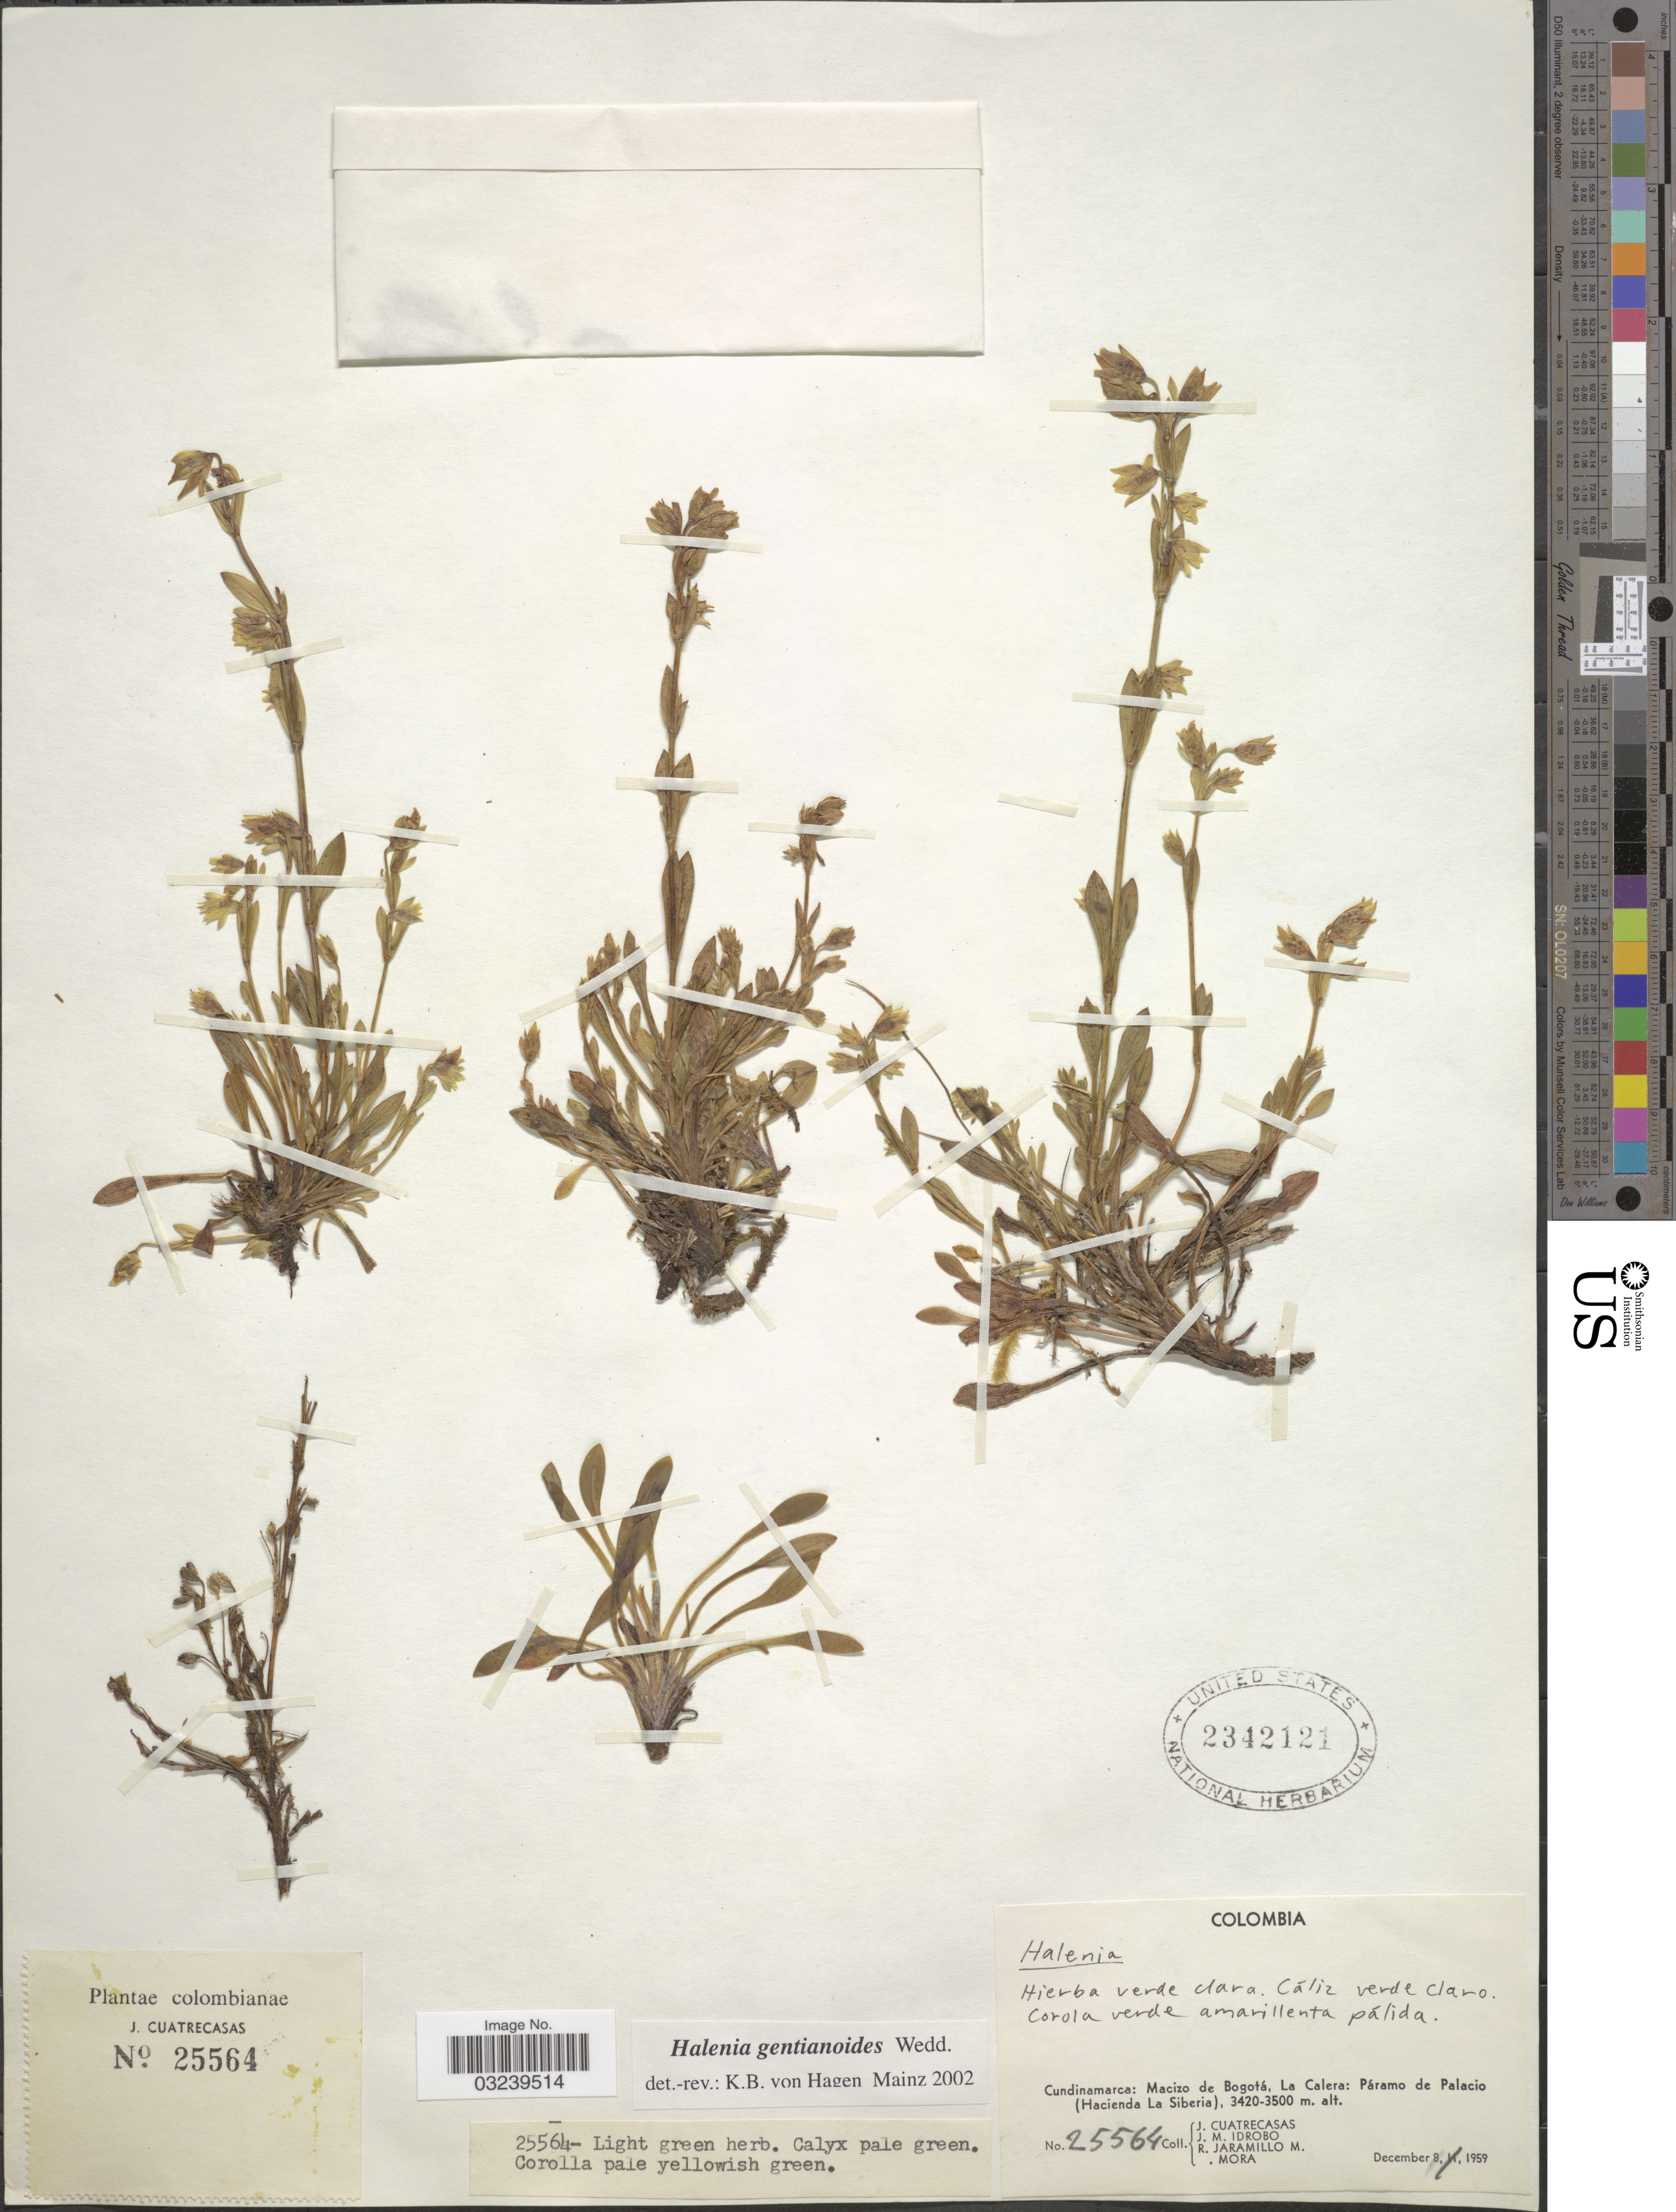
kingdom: Plantae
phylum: Tracheophyta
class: Magnoliopsida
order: Gentianales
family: Gentianaceae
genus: Halenia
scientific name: Halenia gentianoides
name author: Wedd.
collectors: J. Cuatrecasas, J. M. Idrobo, R. Jaramillo M. & Mora, --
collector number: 25564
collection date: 1959-12-08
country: Colombia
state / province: Cundinamarca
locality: Macizo de Bogotá, La Calera: Páramo de Palacio (Hacienda La Siberia).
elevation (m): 3420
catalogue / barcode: US 2342121